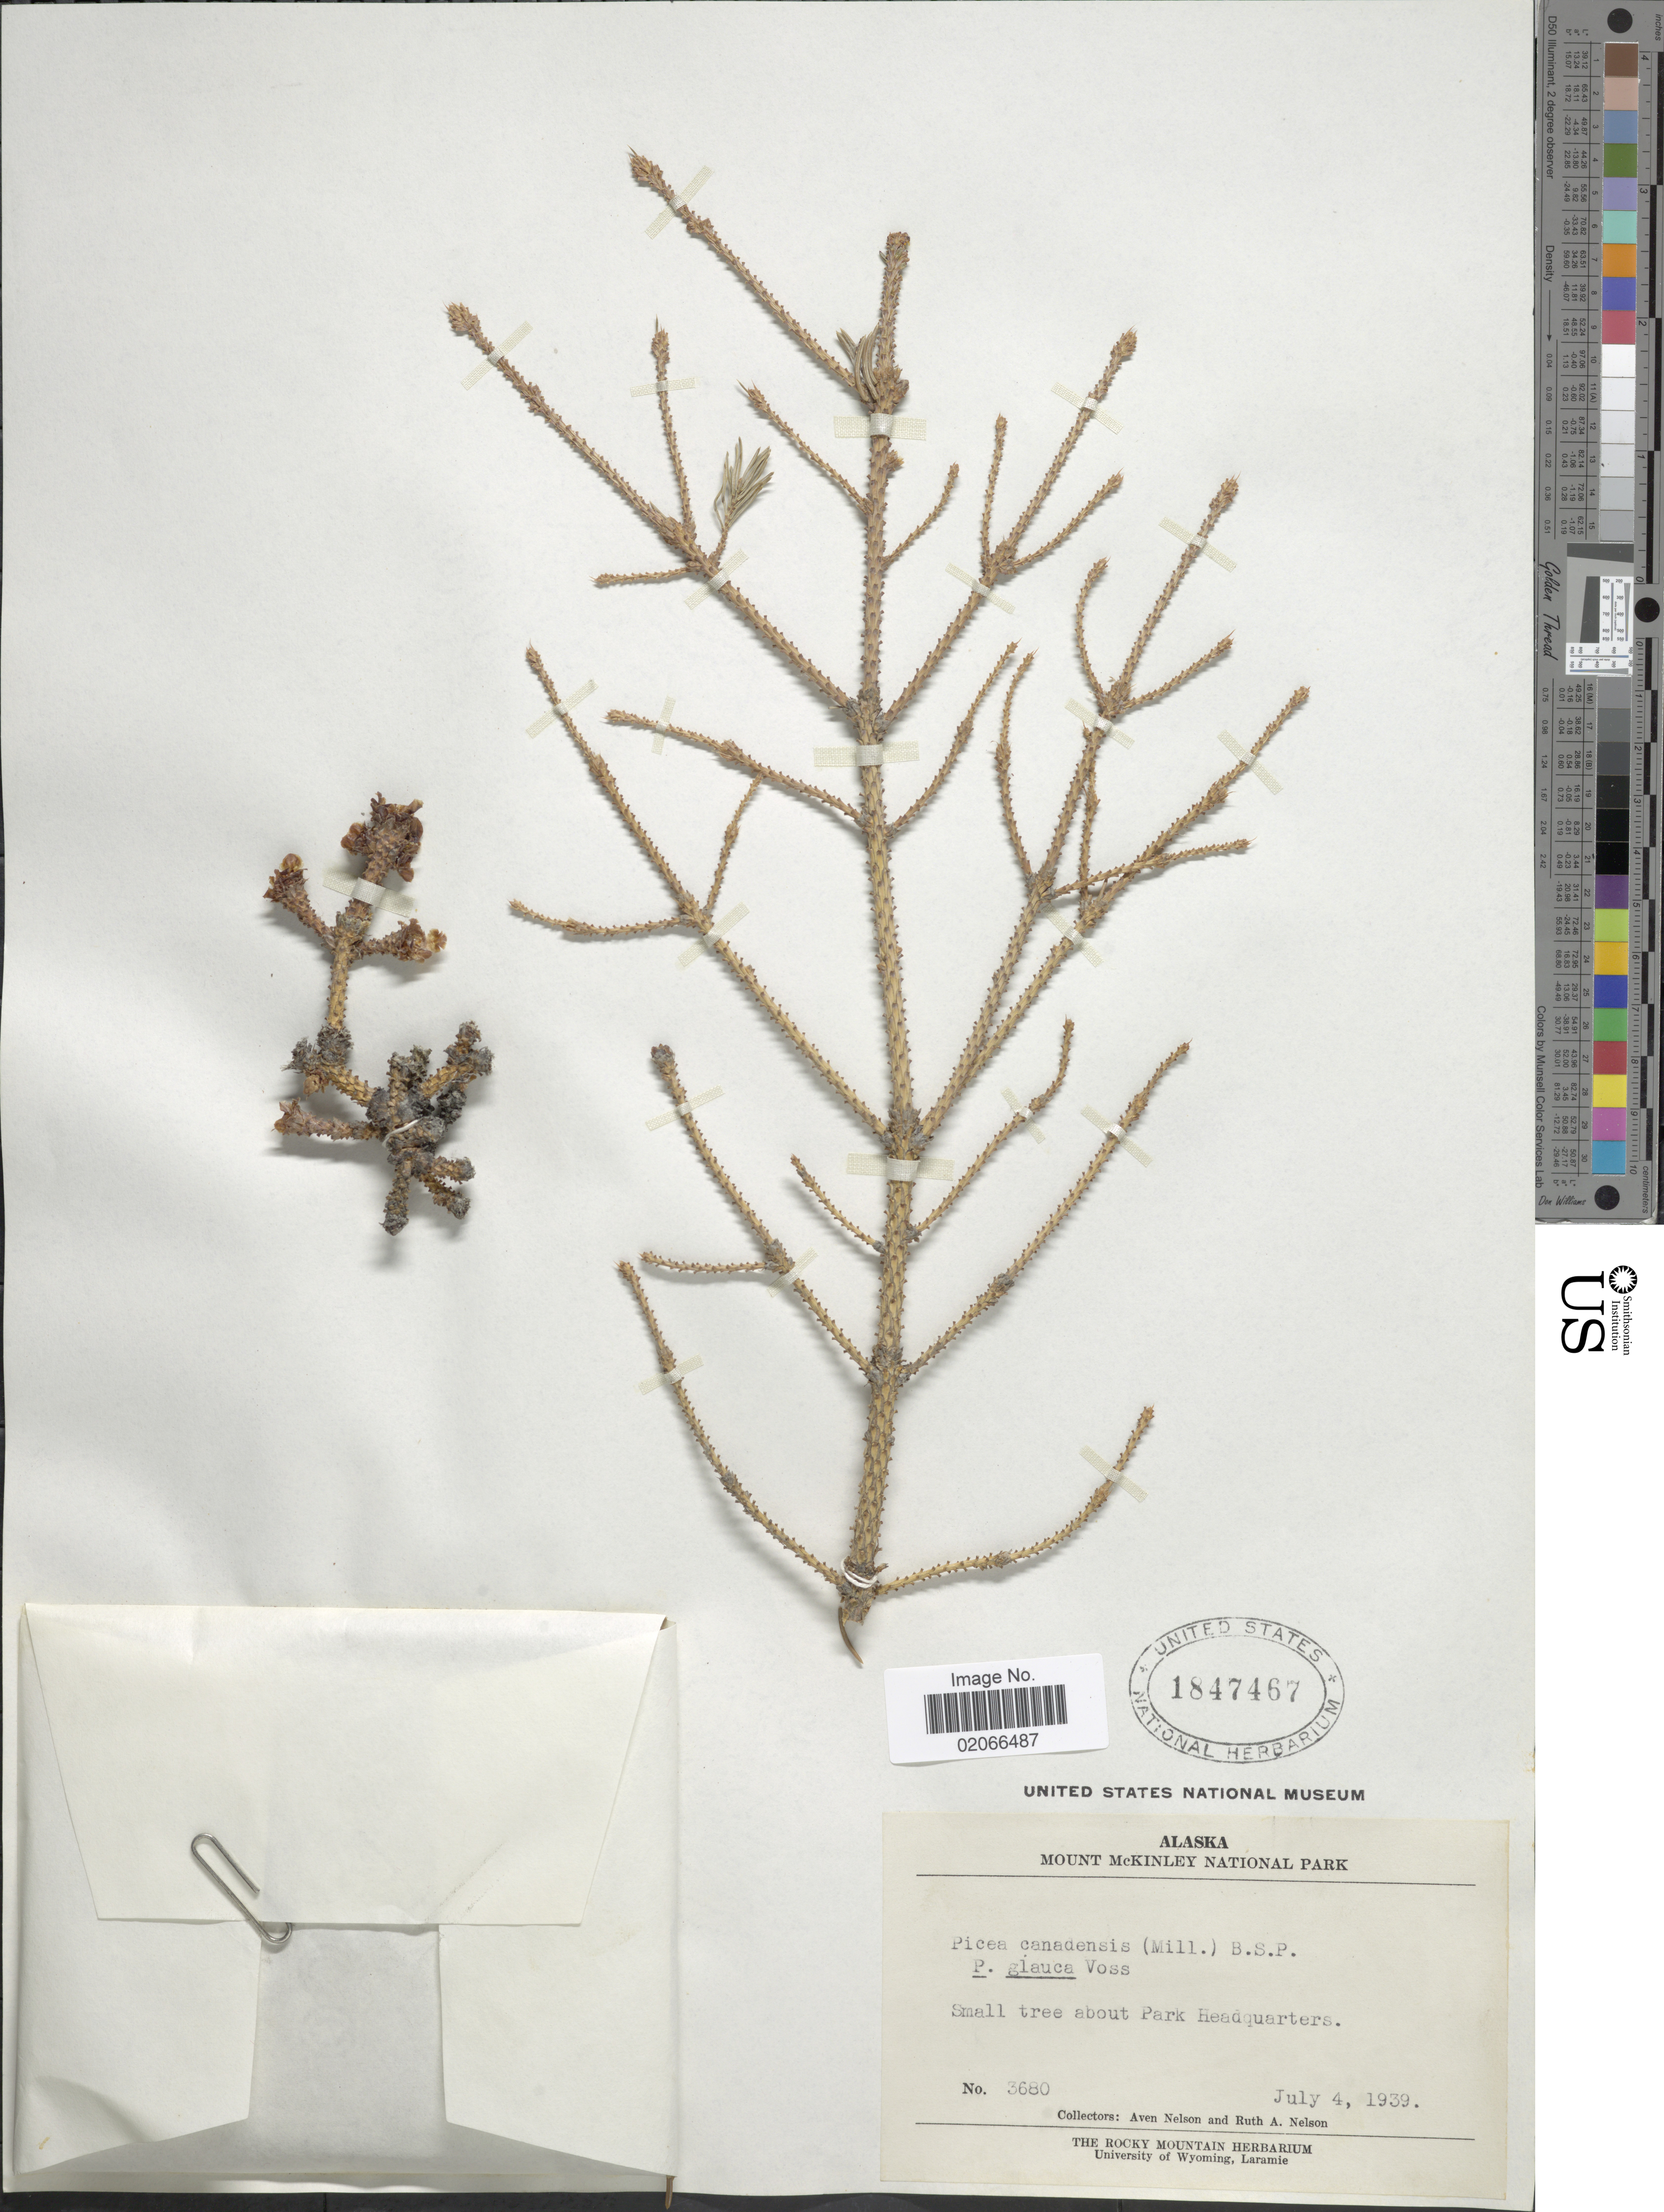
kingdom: Plantae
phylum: Tracheophyta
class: Pinopsida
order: Pinales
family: Pinaceae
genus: Picea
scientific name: Picea glauca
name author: (Moench) Voss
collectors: A. Nelson & R. A. Nelson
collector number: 3680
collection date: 1939-07-04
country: United States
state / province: Alaska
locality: Mount McKinley National Park, small tree about Park Headquarters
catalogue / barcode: US 1847467